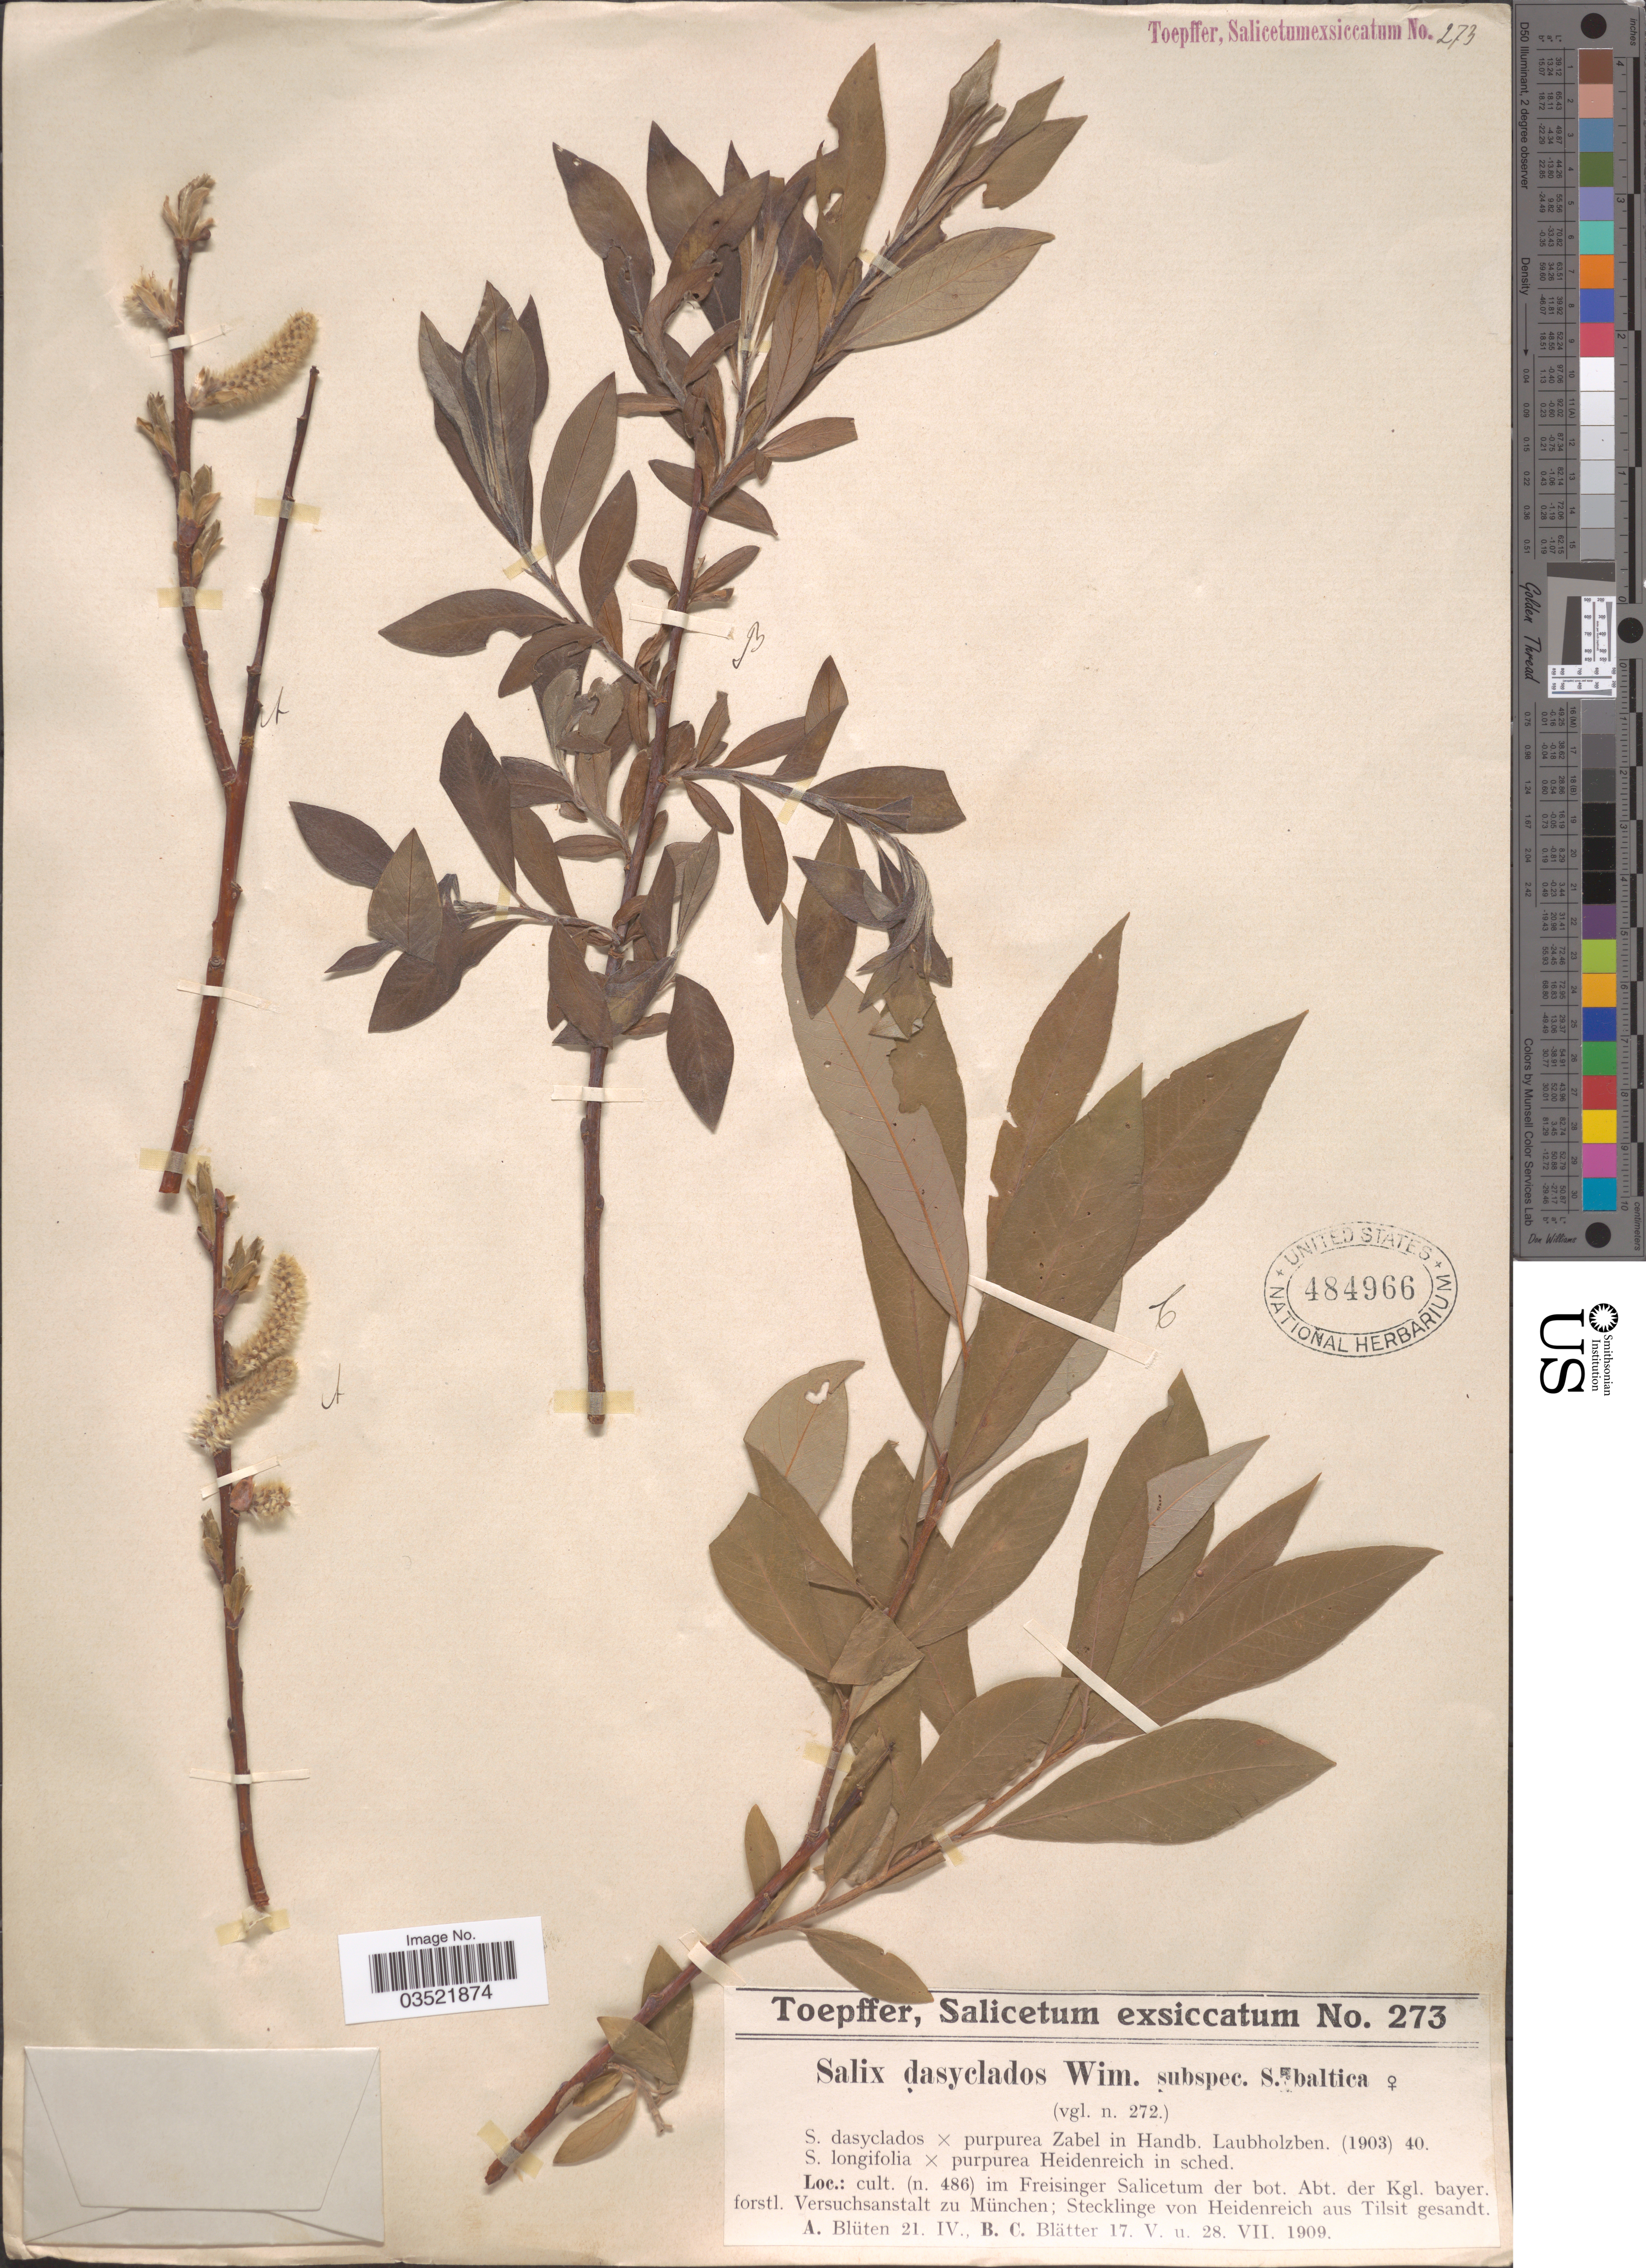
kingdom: Plantae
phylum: Tracheophyta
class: Magnoliopsida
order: Malpighiales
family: Salicaceae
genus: Salix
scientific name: Salix dasyclados subsp. baltica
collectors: A. Toepffer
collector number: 273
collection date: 1909-04-21/1909-07-28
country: Germany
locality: Cult. (n. 486) im Freisinger Salicetum der bot. Abt. der K. bayer. forstl. Versuchsanstalt zu München.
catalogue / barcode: US 484966